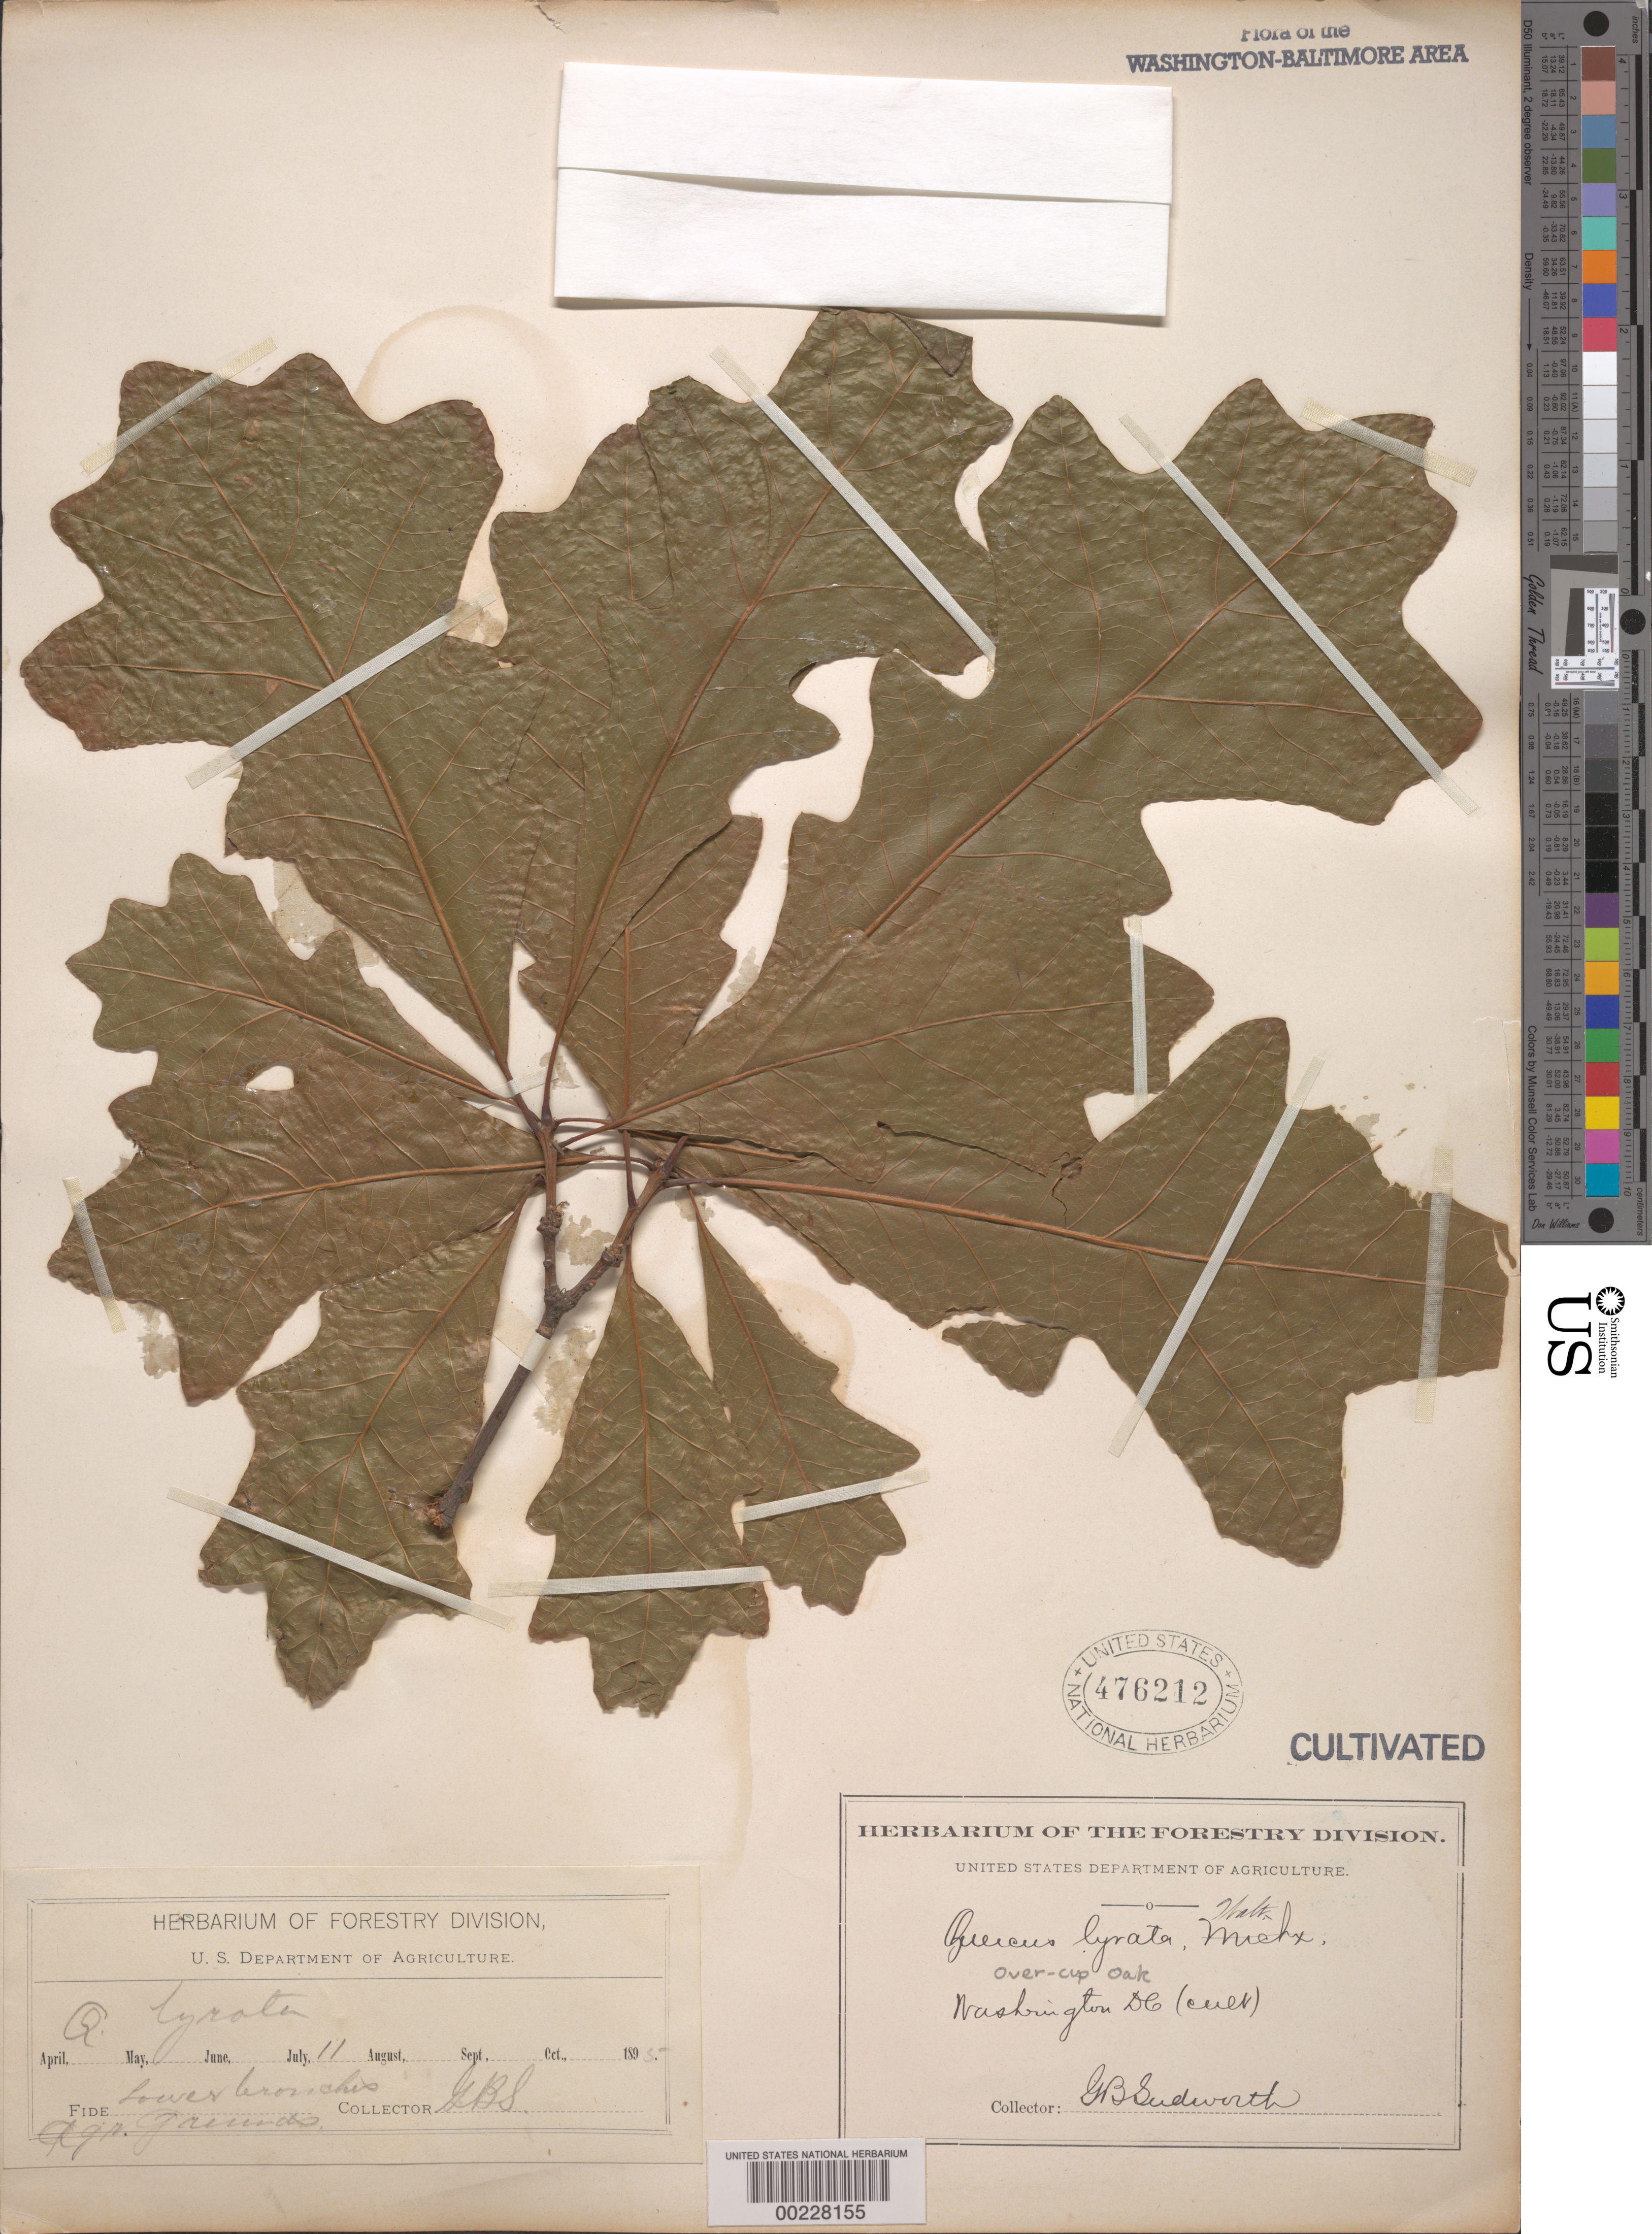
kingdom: Plantae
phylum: Tracheophyta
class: Magnoliopsida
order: Fagales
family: Fagaceae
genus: Quercus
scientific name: Quercus lyrata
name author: Walter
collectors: G. B. Sudworth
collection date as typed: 11 Jul 1895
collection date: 1895-07-11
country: United States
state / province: District of Columbia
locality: Agricultural grounds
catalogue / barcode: US 476212